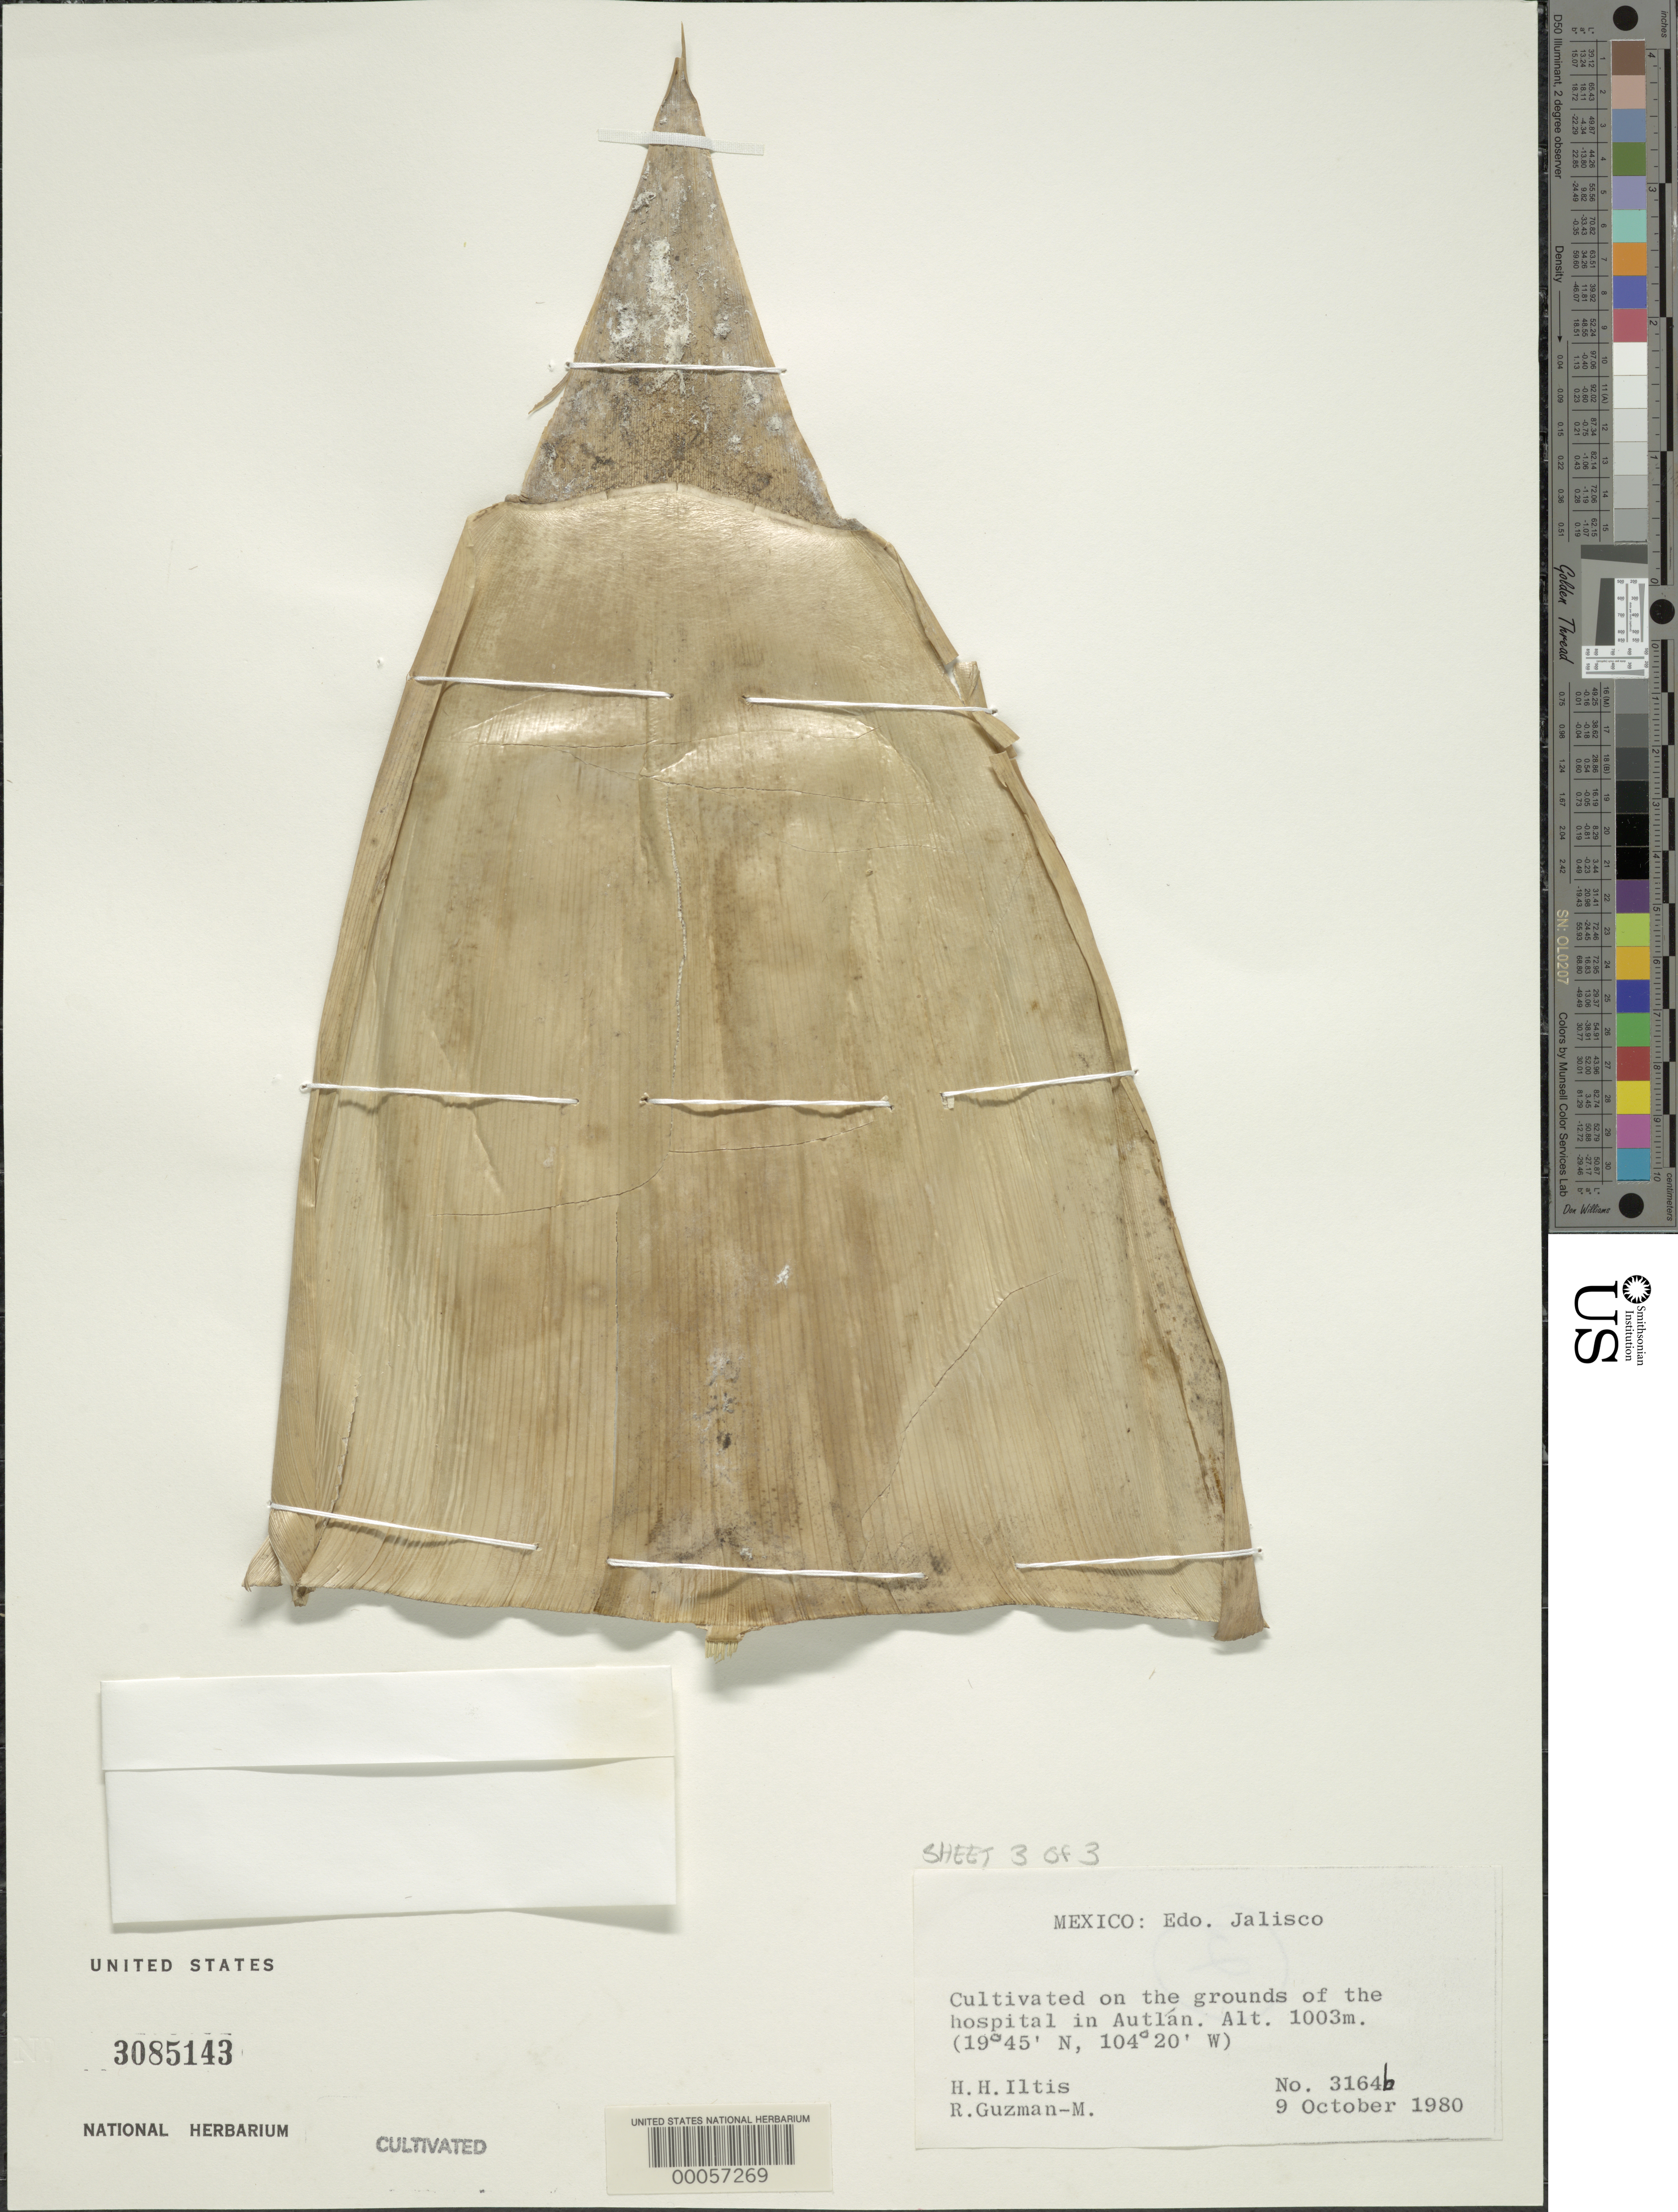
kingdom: Plantae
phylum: Tracheophyta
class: Liliopsida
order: Poales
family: Poaceae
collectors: H. H. Iltis & R. Guzman-M.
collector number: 3164b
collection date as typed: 09 Oct 1980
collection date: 1980-10-09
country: Mexico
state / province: Jalisco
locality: Autlan (hospital - Autlán)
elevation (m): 1003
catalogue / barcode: US 3085143